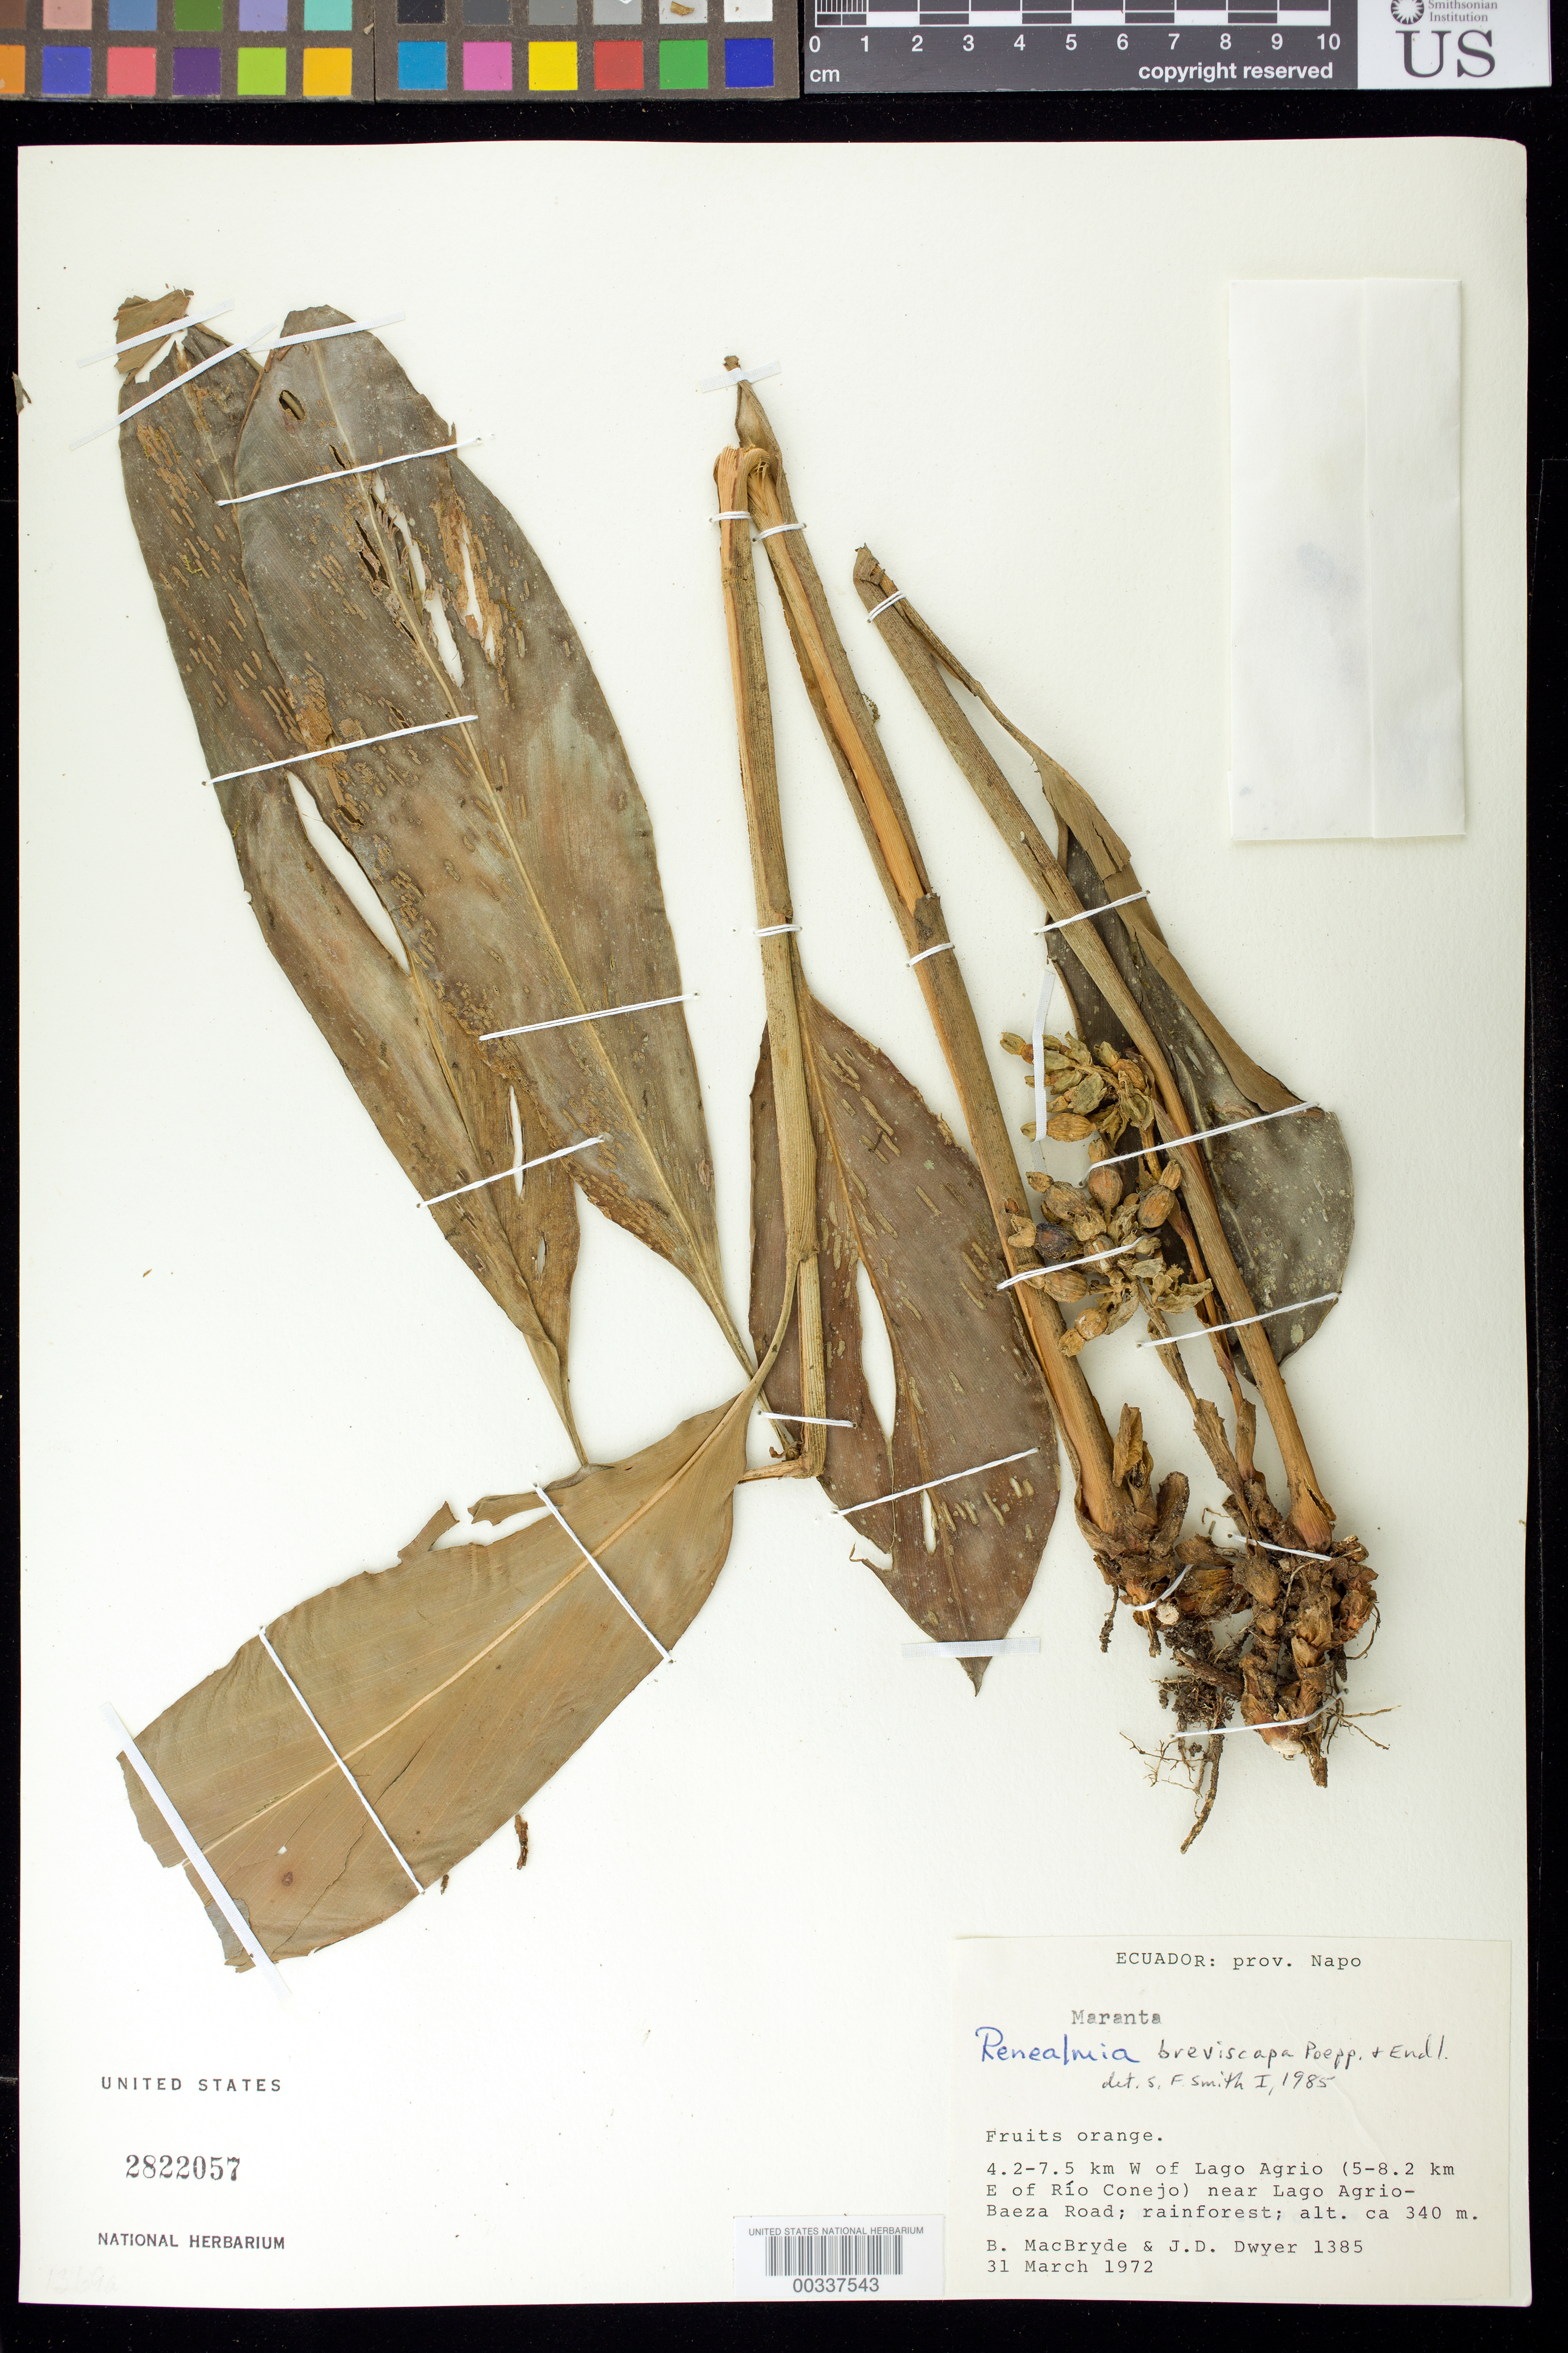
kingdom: Plantae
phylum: Tracheophyta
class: Liliopsida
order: Zingiberales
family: Zingiberaceae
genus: Renealmia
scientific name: Renealmia breviscapa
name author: Poepp. & Endl.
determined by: Smith, Stephen F., (US), NMNH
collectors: B. MacBryde & J. D. Dwyer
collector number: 1385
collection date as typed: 31 Mar 1972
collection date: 1972-03-31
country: Ecuador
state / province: Napo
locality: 4.2 - 7.5 km W oflago agRio (5-8.2 km E of Rio Conejo) near lago agRio-baeza road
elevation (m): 340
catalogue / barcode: US 2822057